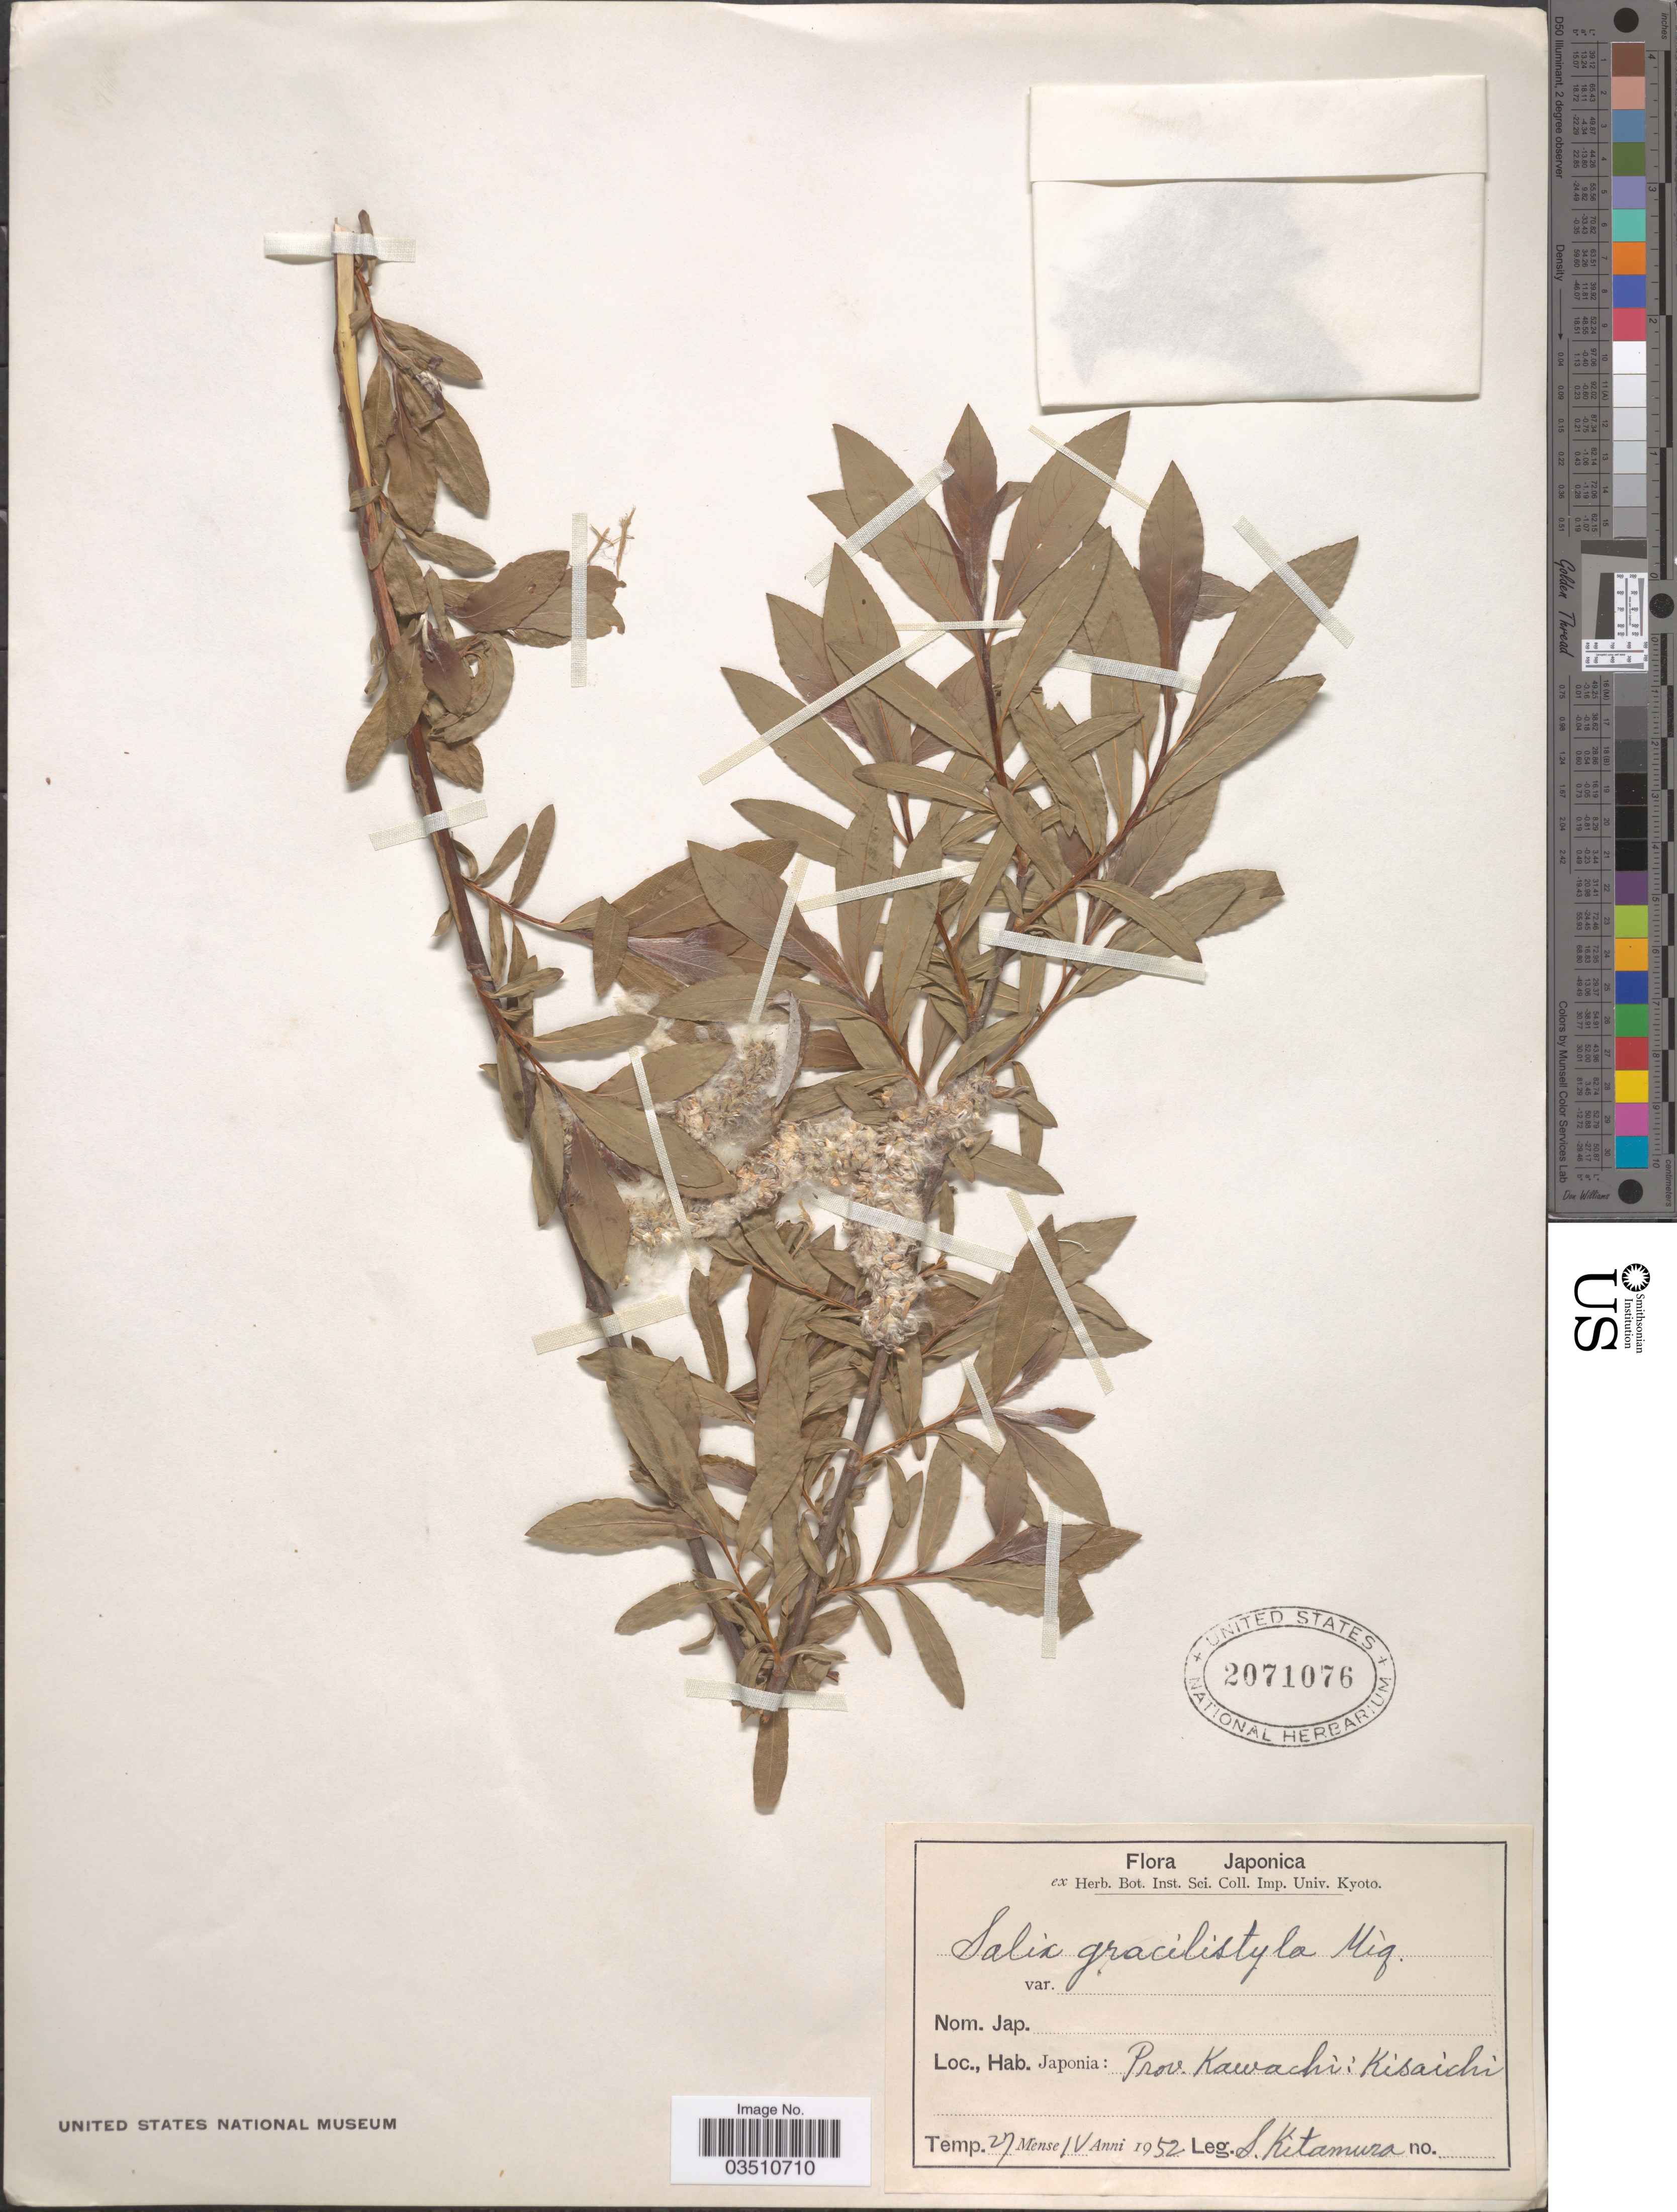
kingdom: Plantae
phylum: Tracheophyta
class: Magnoliopsida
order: Malpighiales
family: Salicaceae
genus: Salix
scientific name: Salix gracilistyla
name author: Miq.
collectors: S. Kitamura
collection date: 1952-04-27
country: Japan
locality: Japonia: Prov. Kawachi: Kisaichi.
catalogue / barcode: US 2071076